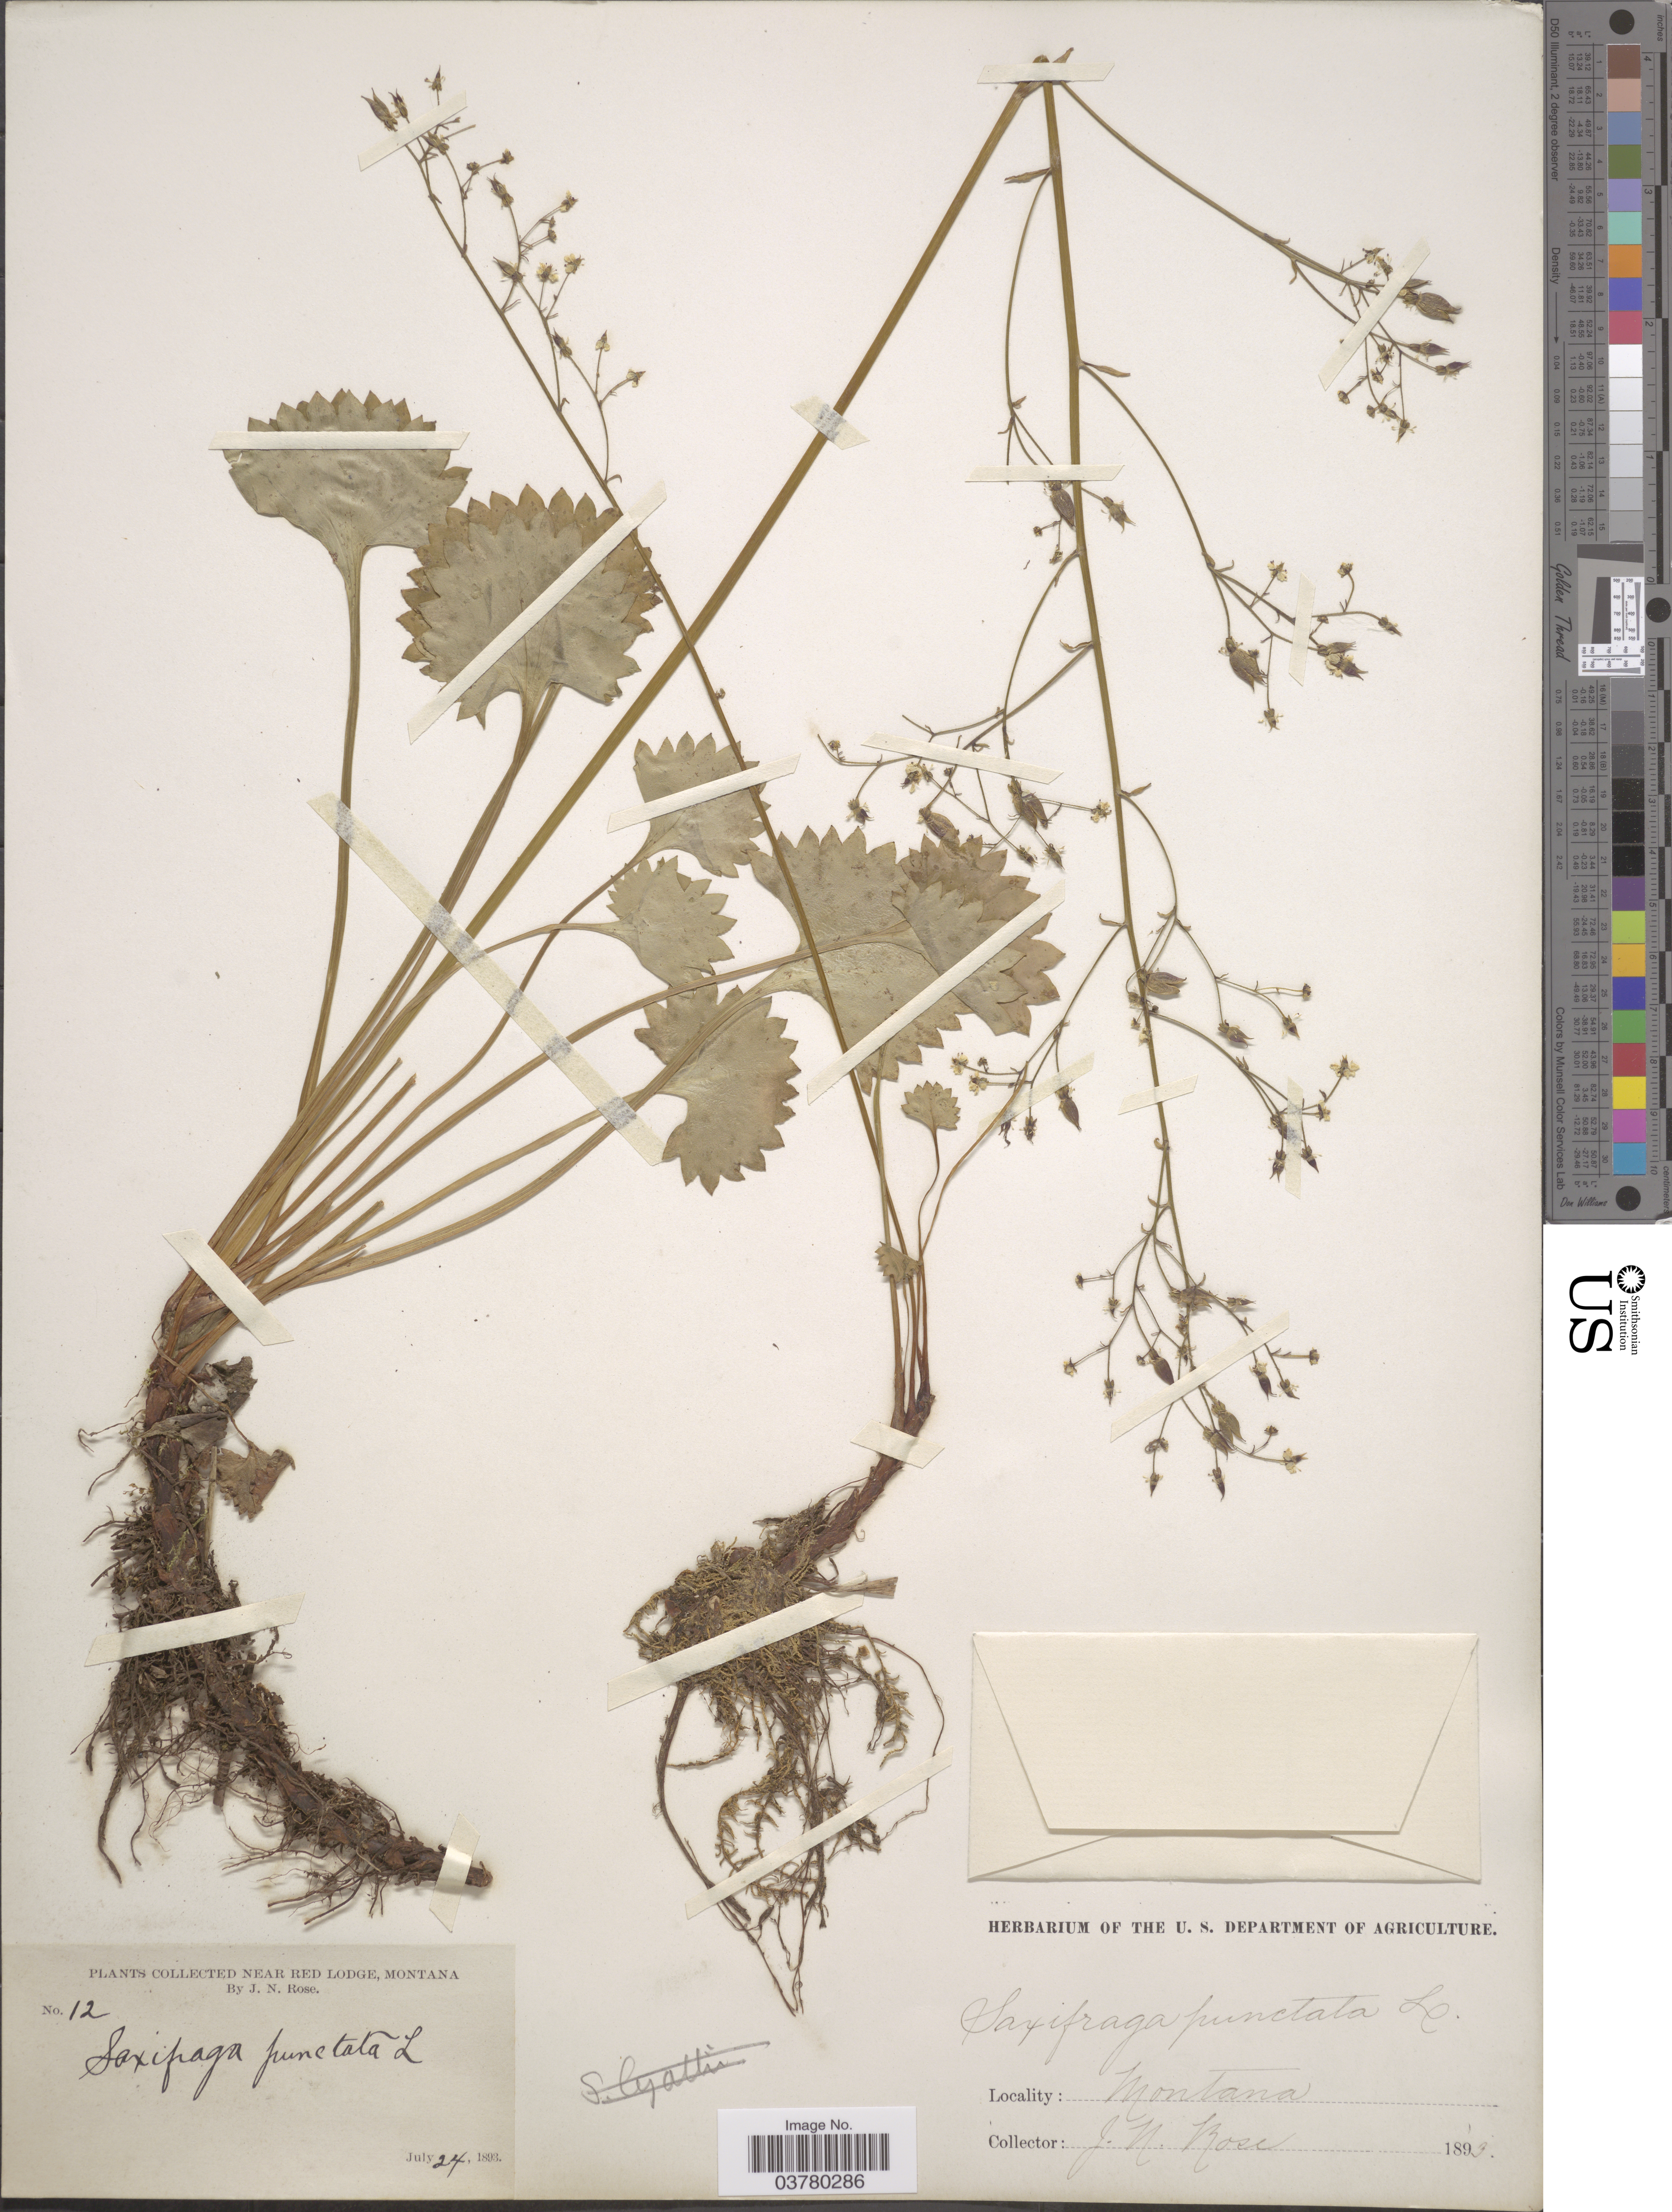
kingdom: Plantae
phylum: Tracheophyta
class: Magnoliopsida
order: Saxifragales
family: Saxifragaceae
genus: Micranthes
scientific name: Micranthes odontoloma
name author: (Piper) A. Heller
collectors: J. N. Rose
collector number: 12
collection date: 1893-07-24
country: United States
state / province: Montana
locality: Near Red Lodge.